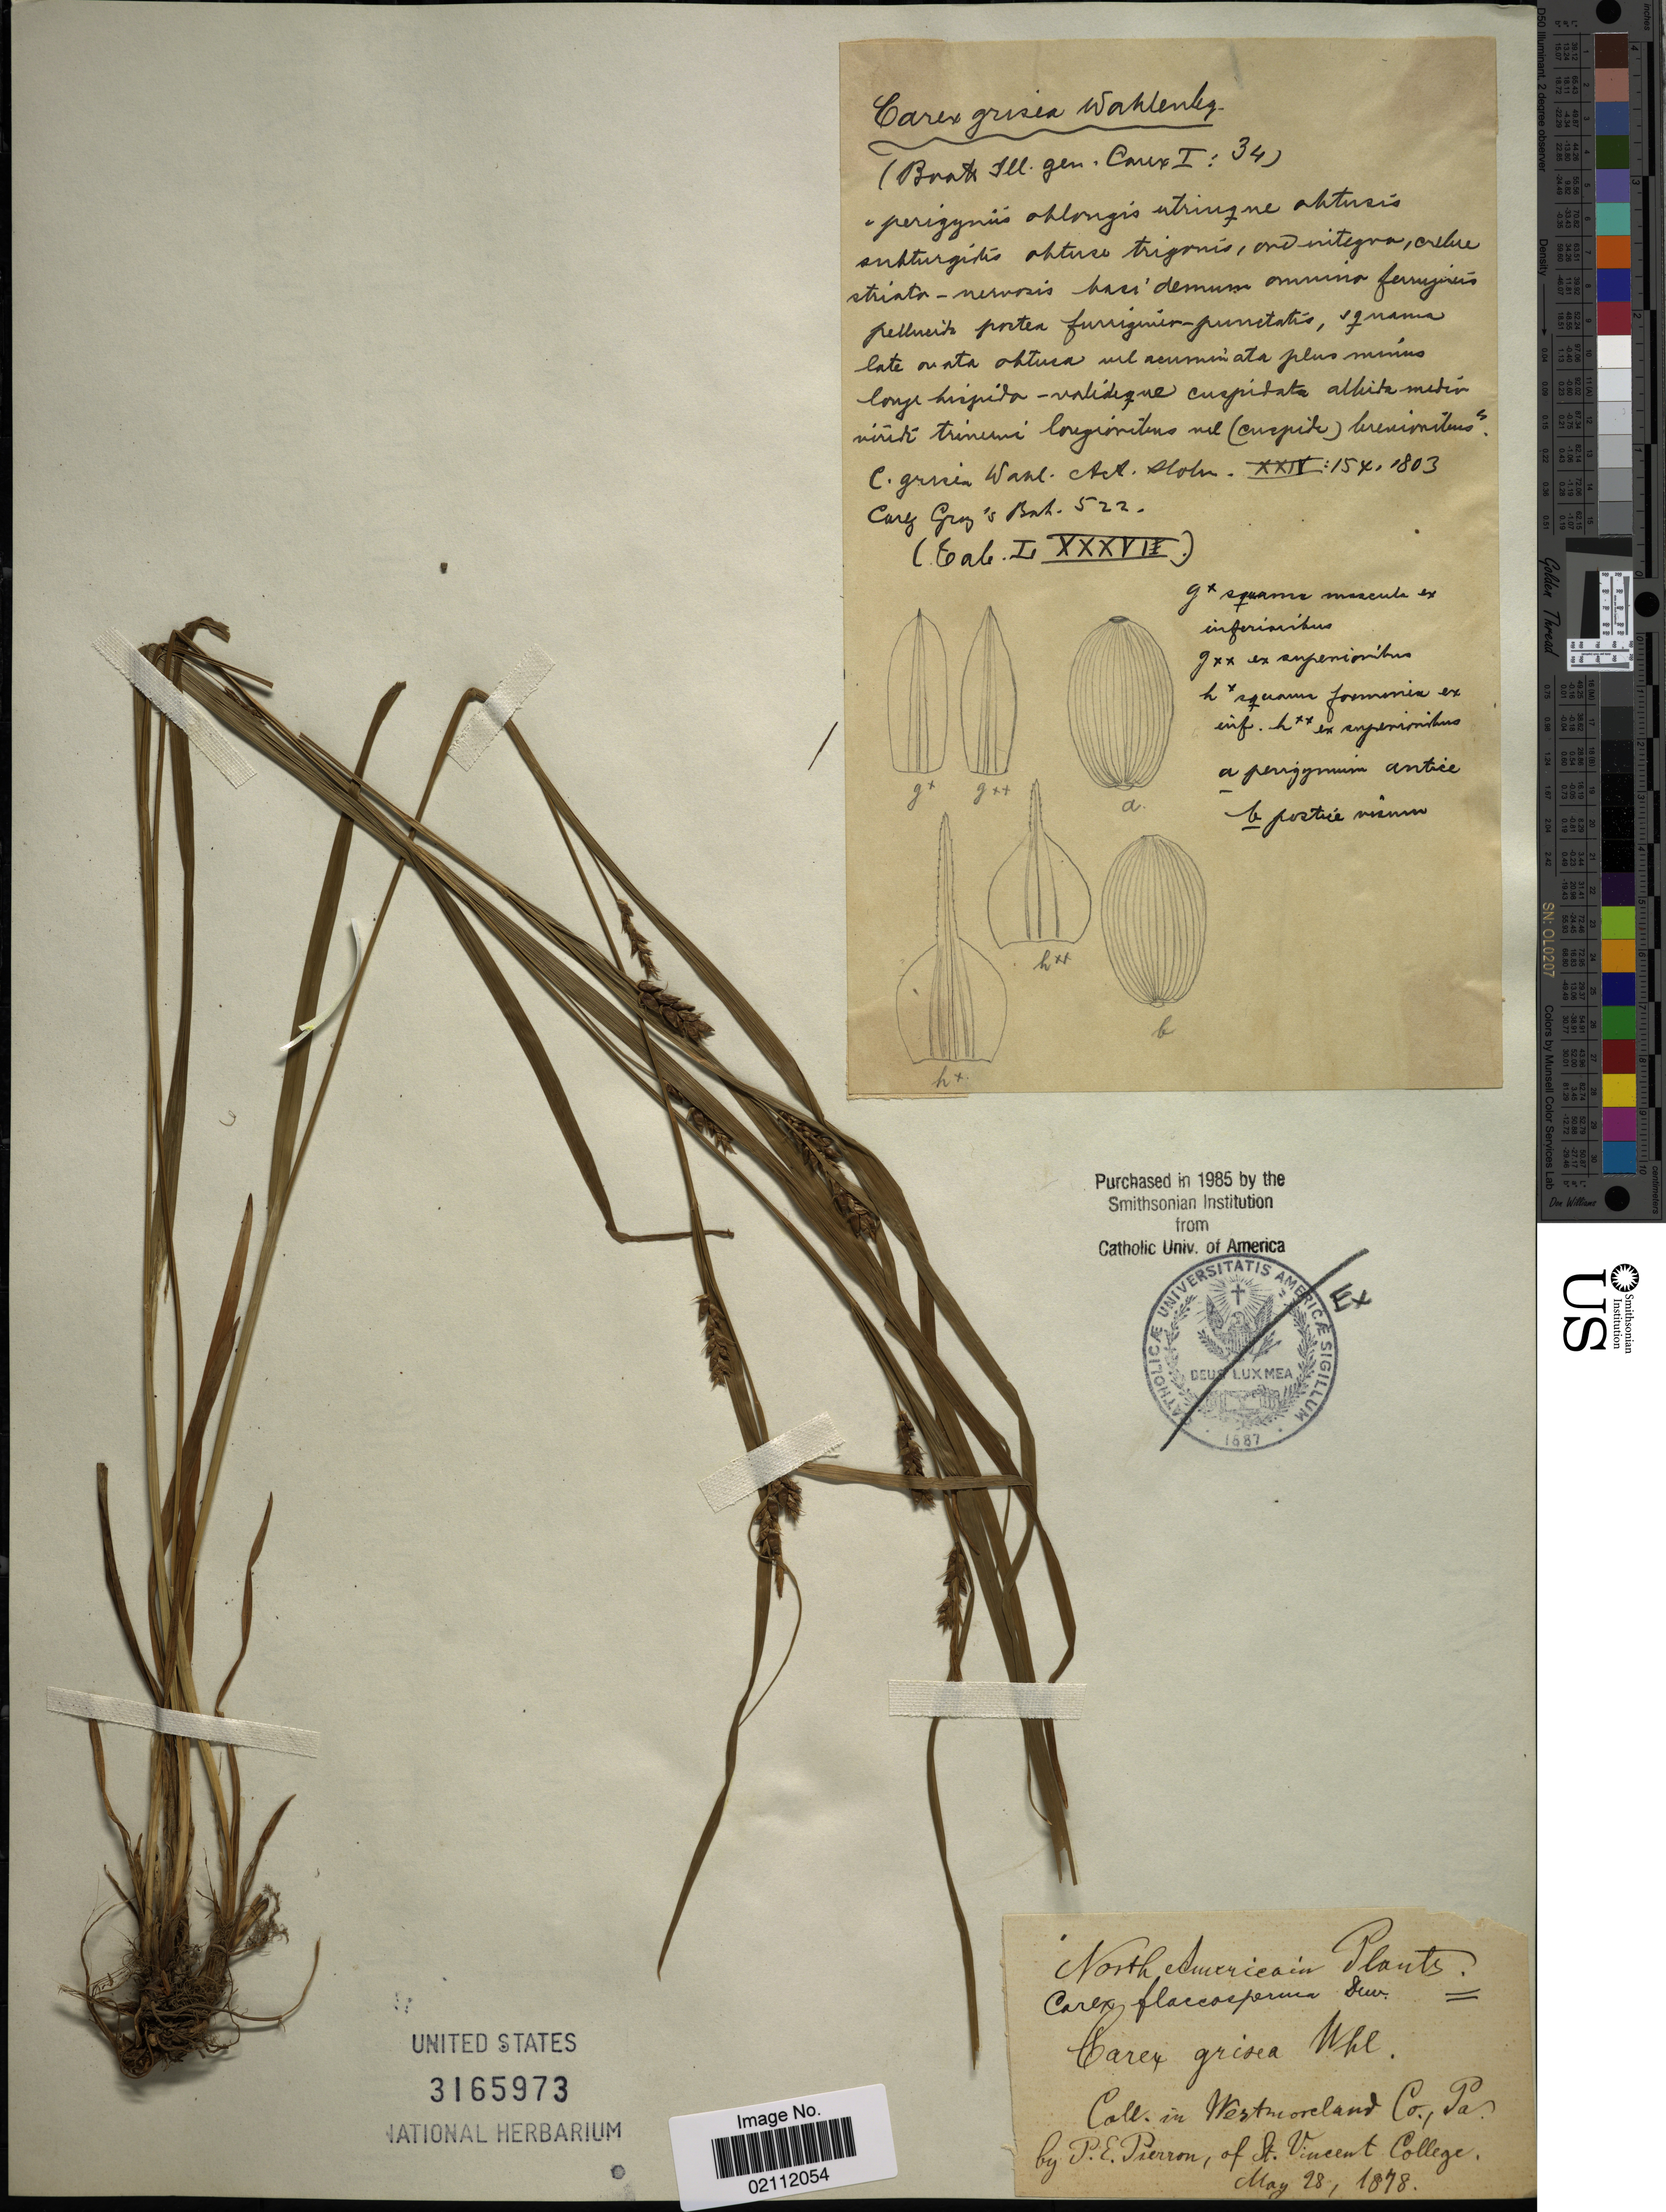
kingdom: Plantae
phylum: Tracheophyta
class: Liliopsida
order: Poales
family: Cyperaceae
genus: Carex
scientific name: Carex grisea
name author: Wahlenb.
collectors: P. Pierron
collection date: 1878-08-28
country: United States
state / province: Pennsylvania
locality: Westmoreland Co.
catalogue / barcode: US 3165973